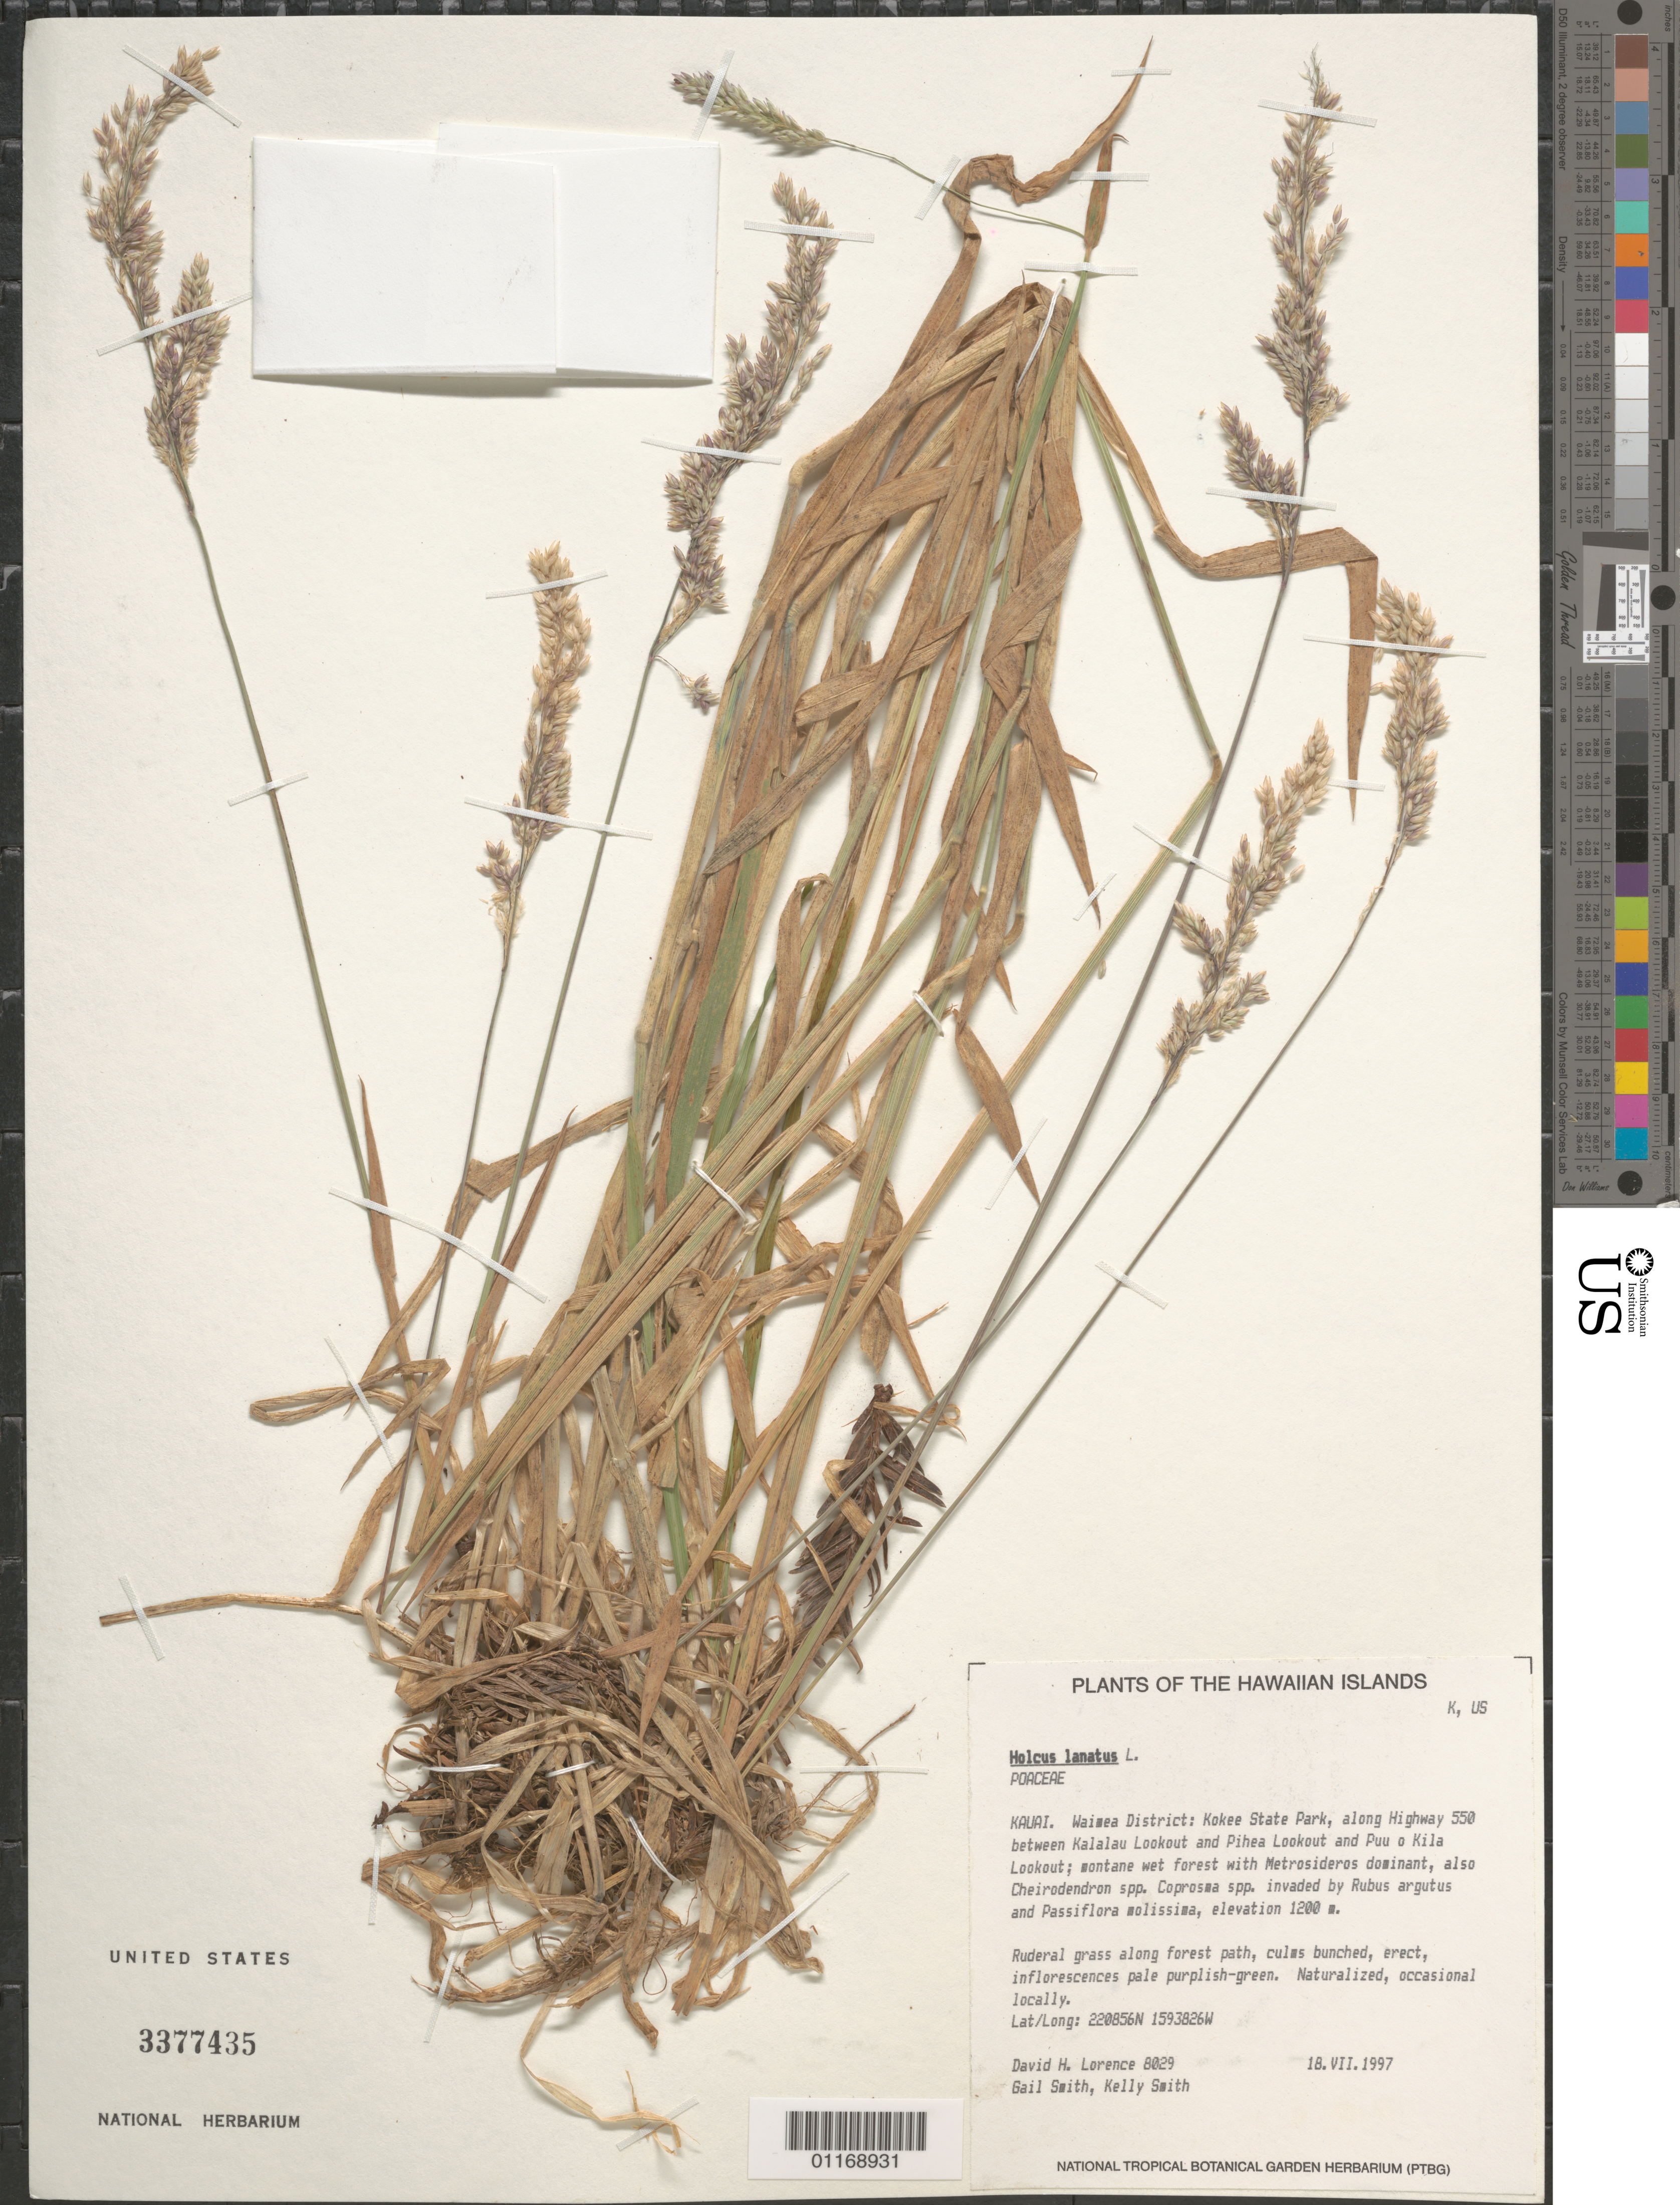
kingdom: Plantae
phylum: Tracheophyta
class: Liliopsida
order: Poales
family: Poaceae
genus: Holcus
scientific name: Holcus lanatus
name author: L.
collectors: D. Lorence, G. Smith & K. Smith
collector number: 8029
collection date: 1997-04-18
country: United States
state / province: Hawaii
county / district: Kauai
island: Kaua'i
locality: Waimea District, Kokee State Park, along Highway 550 between Kalalau Lookout and Pihea Lookout and Puu o Kila Lookout.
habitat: Montane wet forest, long forest path.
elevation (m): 1200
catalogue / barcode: US 3377435